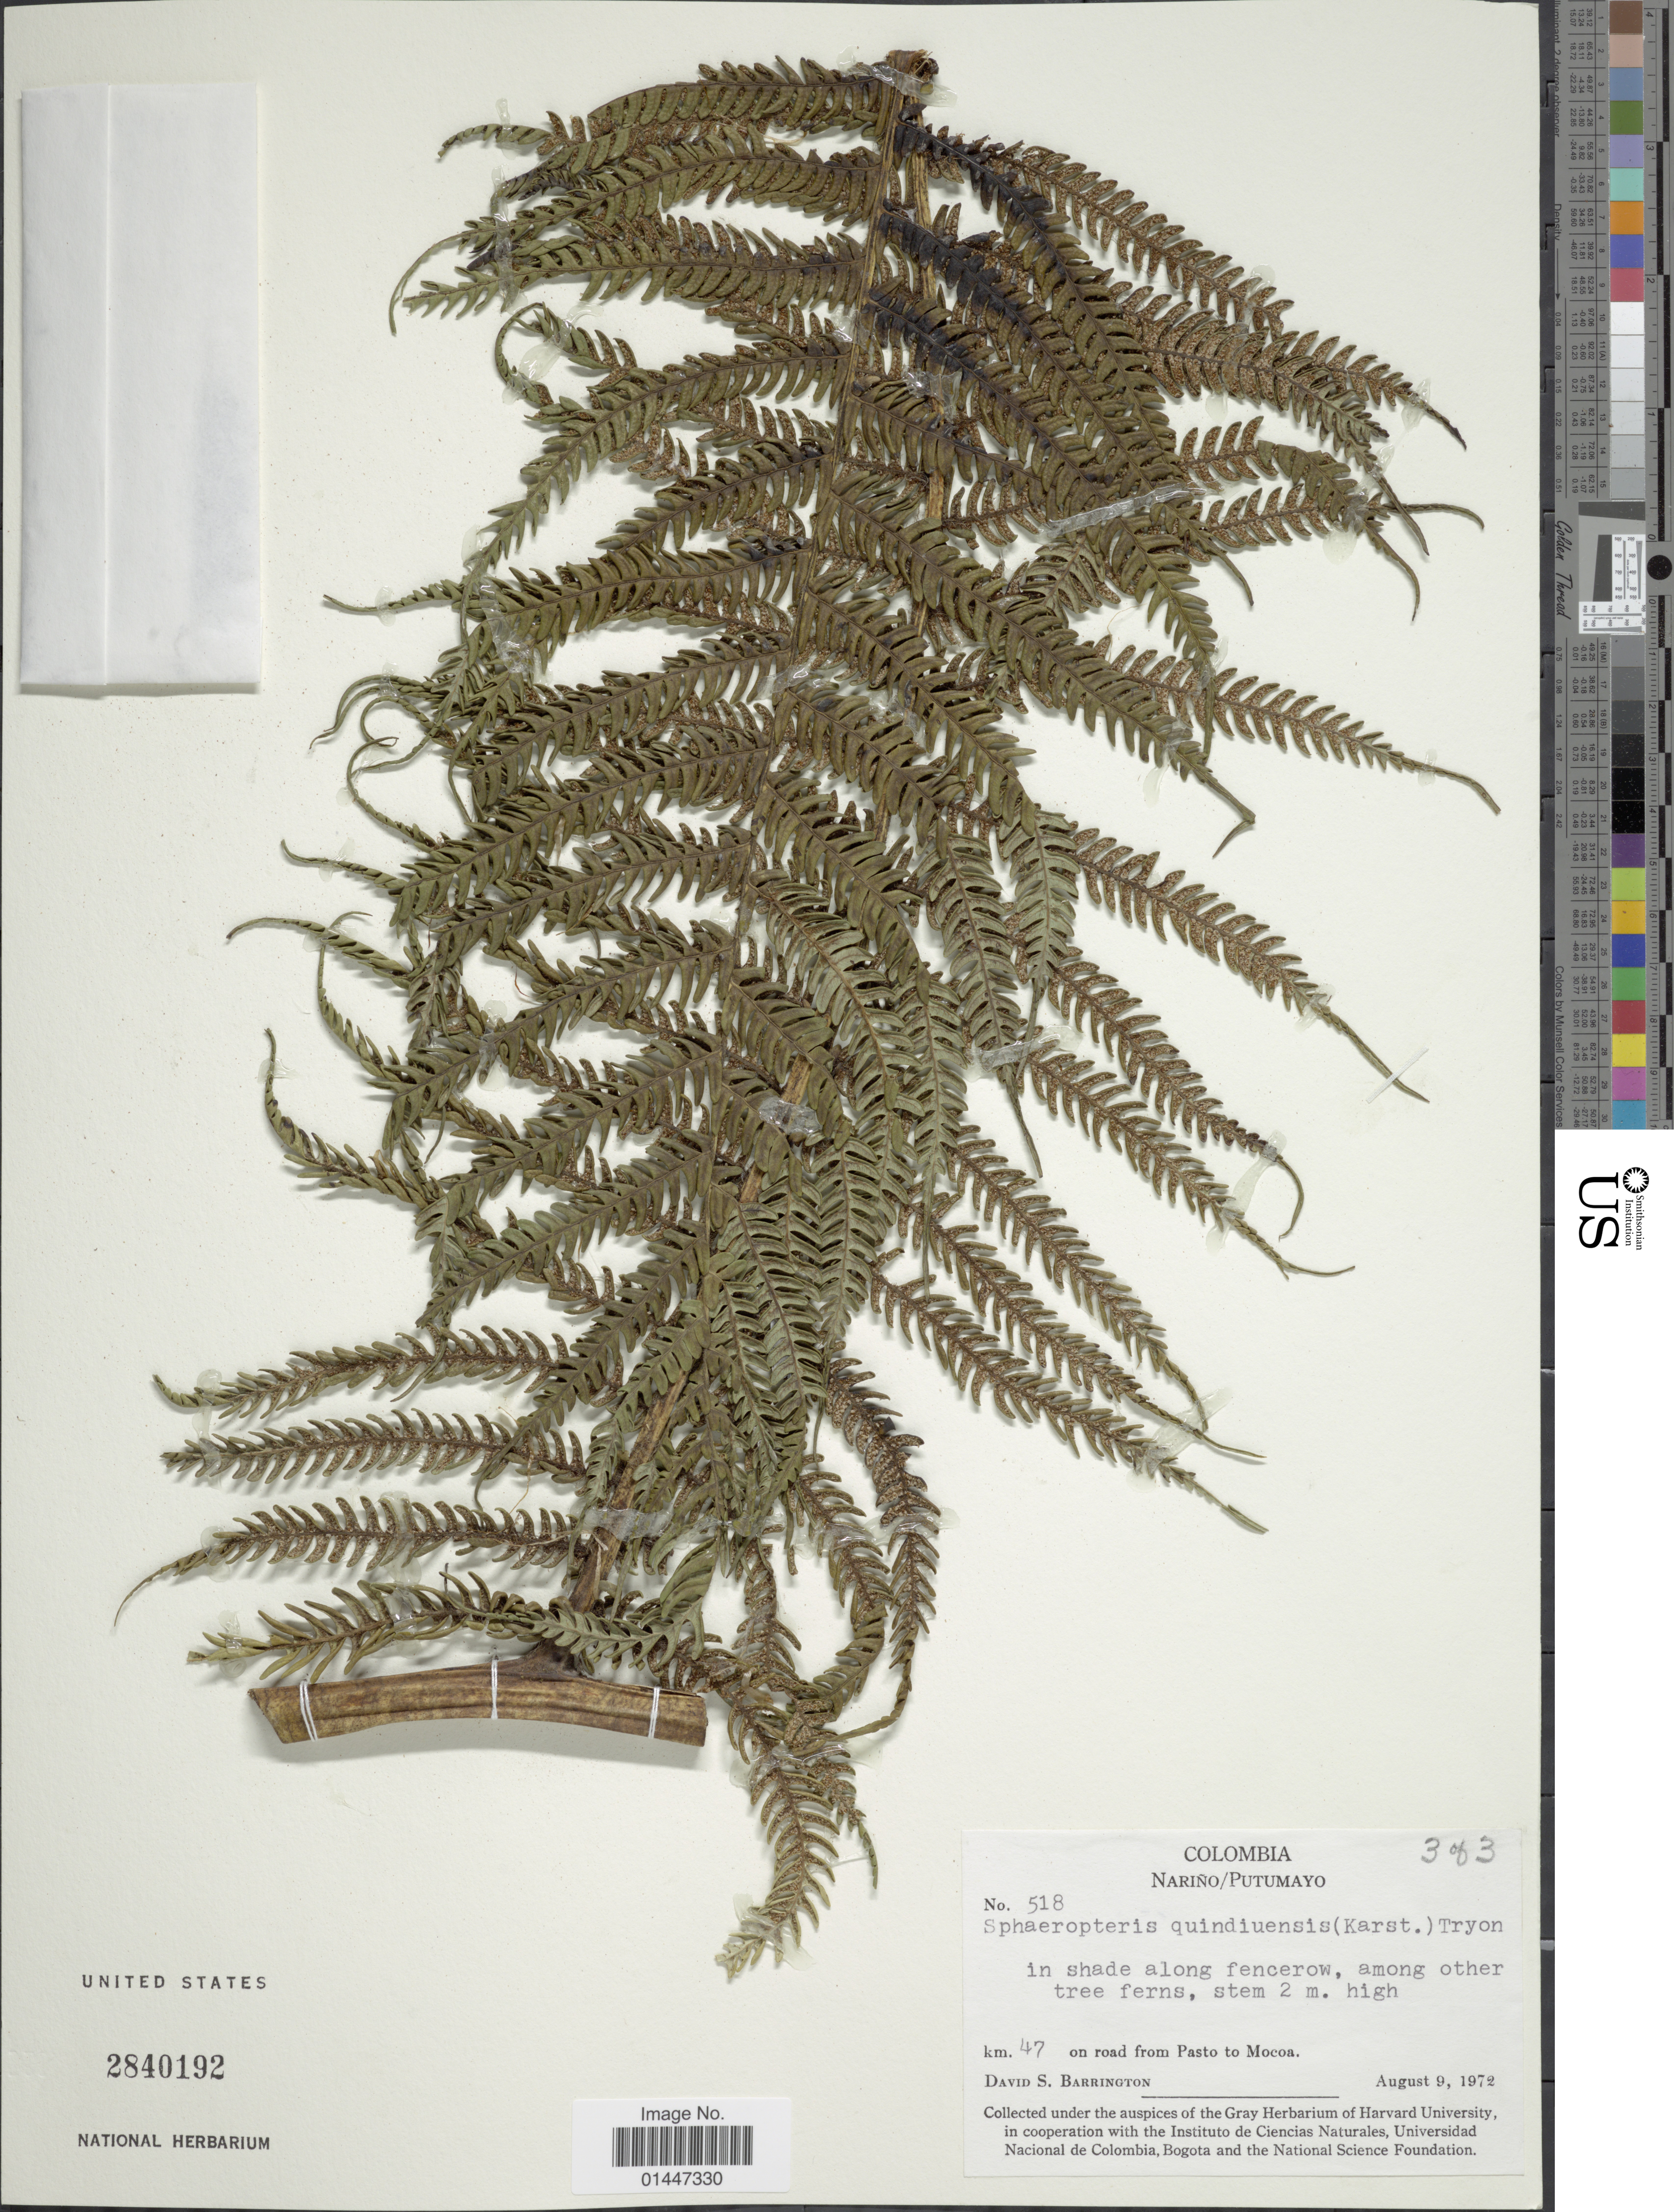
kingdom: Plantae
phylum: Tracheophyta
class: Polypodiopsida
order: Cyatheales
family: Cyatheaceae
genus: Sphaeropteris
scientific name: Sphaeropteris quindiuensis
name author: (H. Karst.) R.M. Tryon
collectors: D. S. Barrington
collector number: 518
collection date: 1972-08-09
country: Colombia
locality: Narino/Putumayo. In shade alonge fencerow, among other tree ferns. km. 47 on road from Pasto to Mocoa.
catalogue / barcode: US 2840192